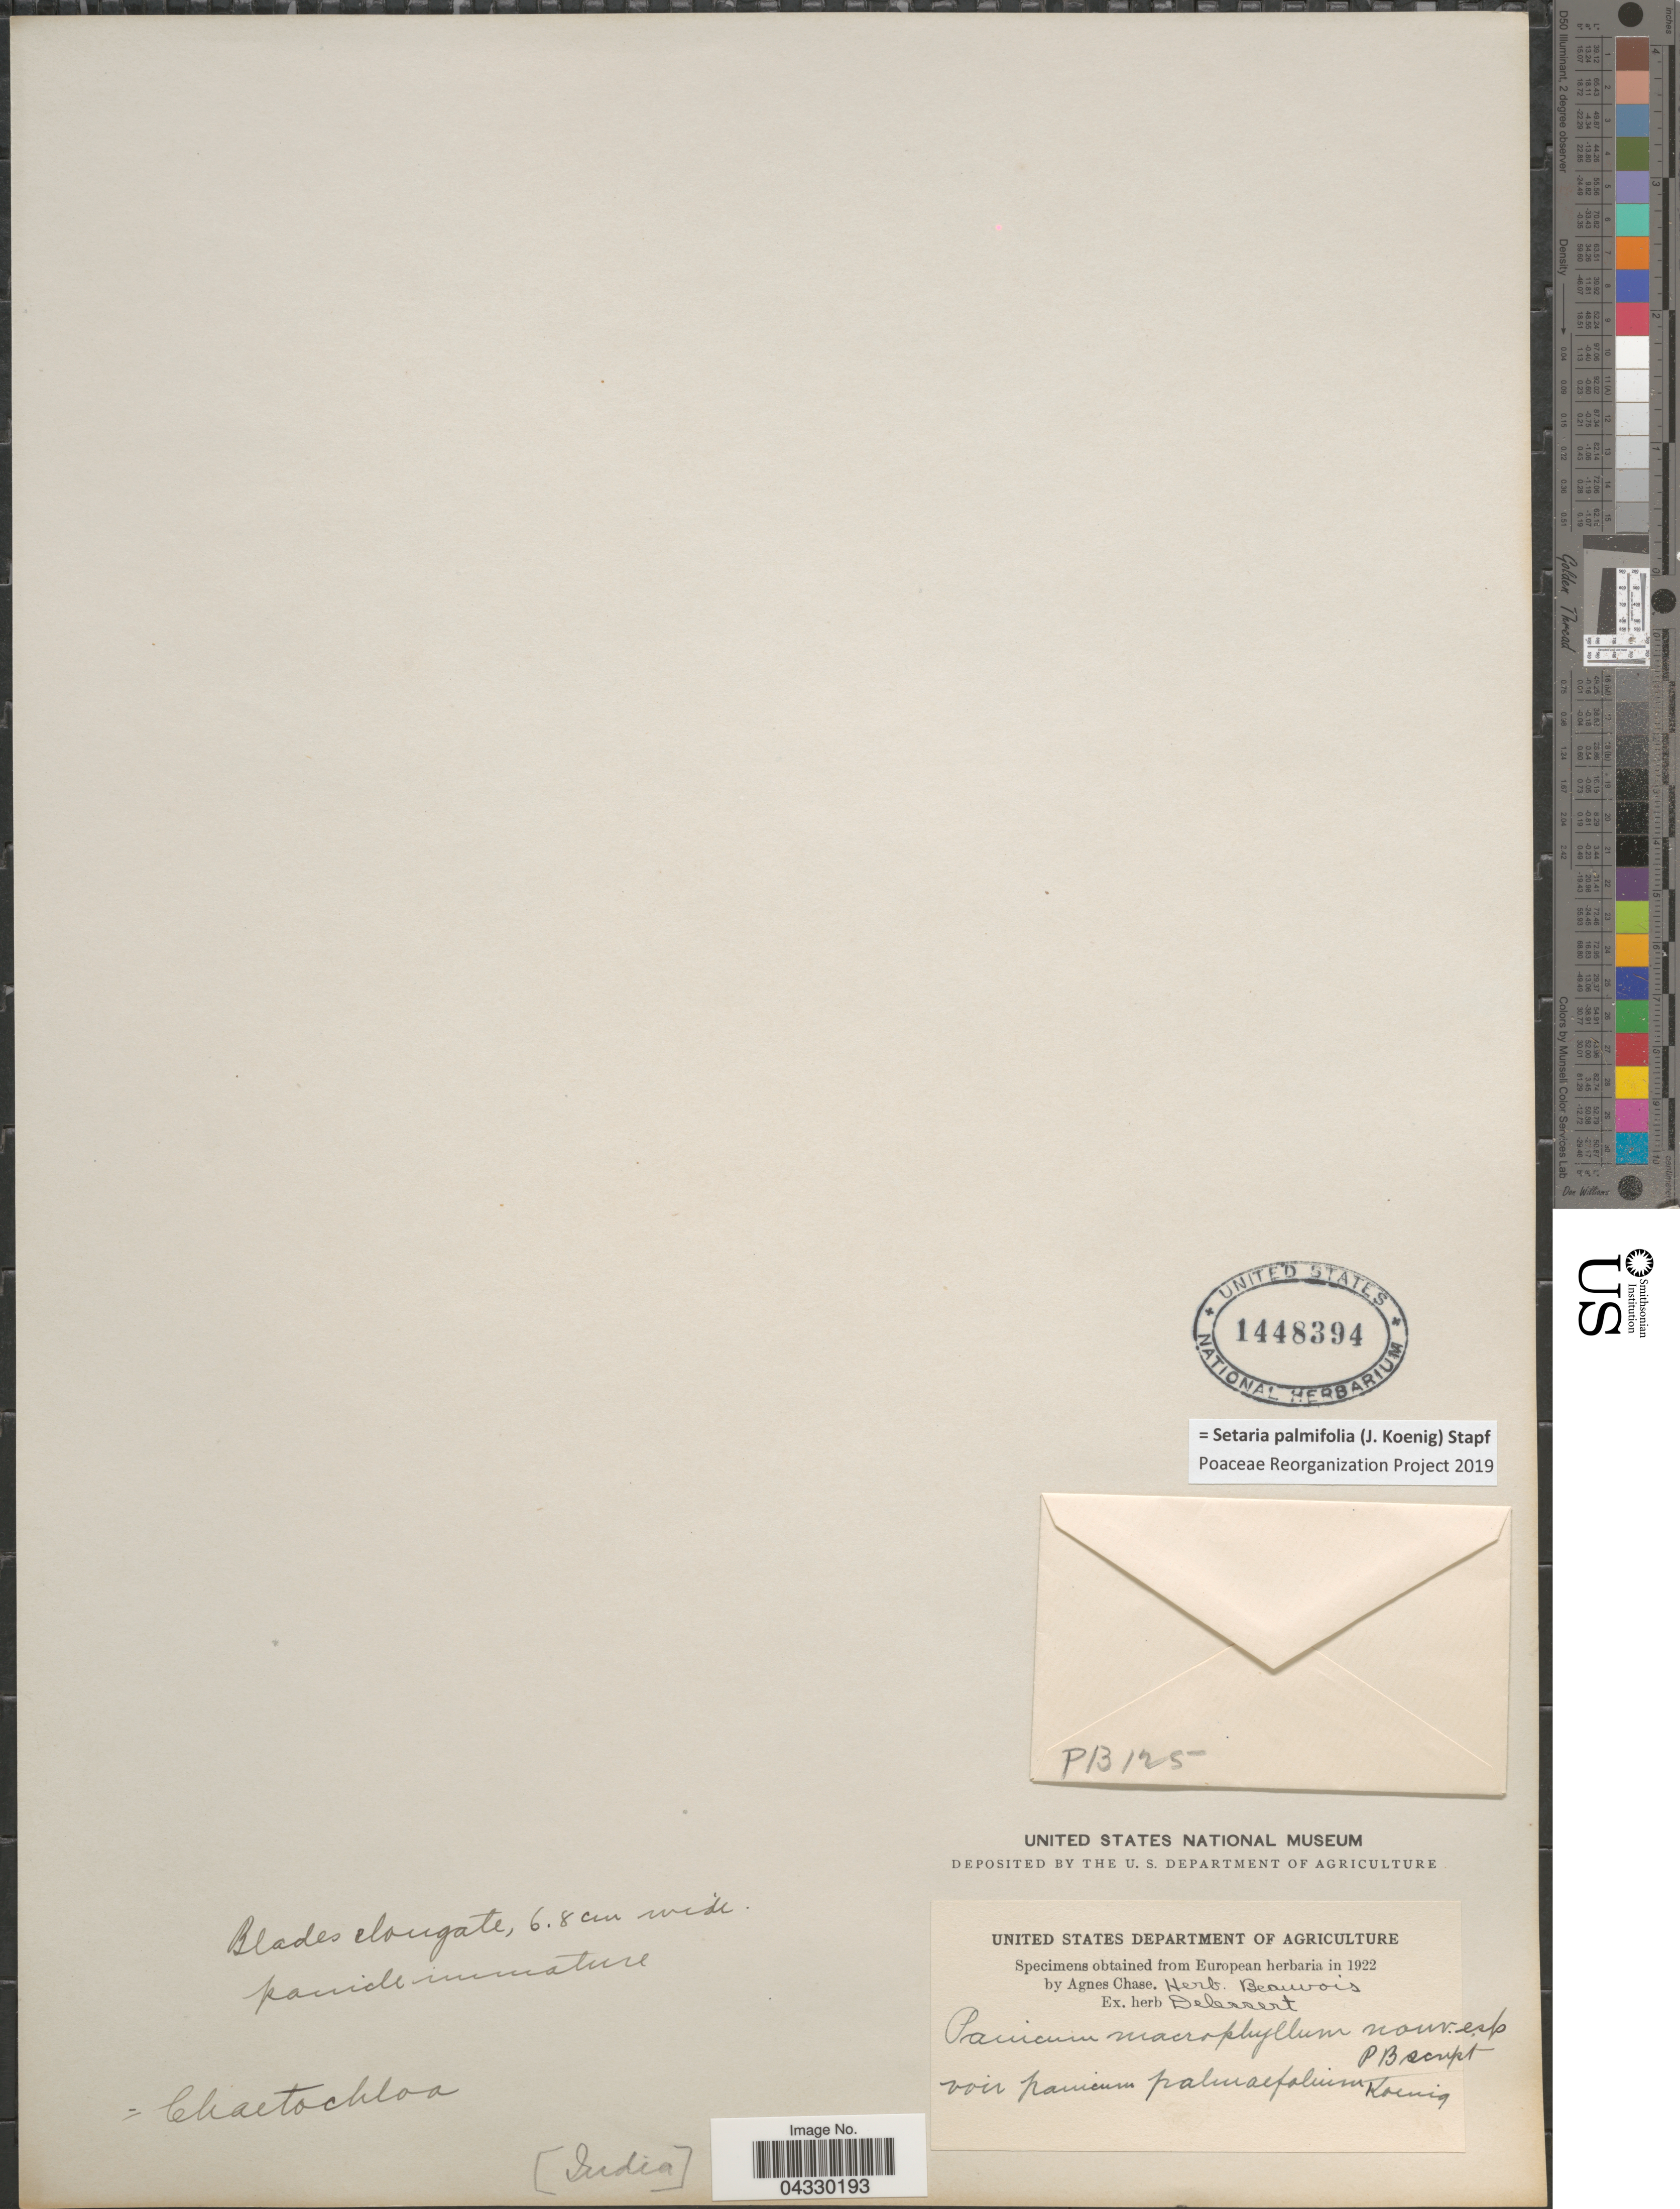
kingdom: Plantae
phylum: Tracheophyta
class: Liliopsida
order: Poales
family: Poaceae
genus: Setaria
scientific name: Setaria palmifolia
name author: (J. Koenig) Stapf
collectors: ex herb. Delessert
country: India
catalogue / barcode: US 1448394